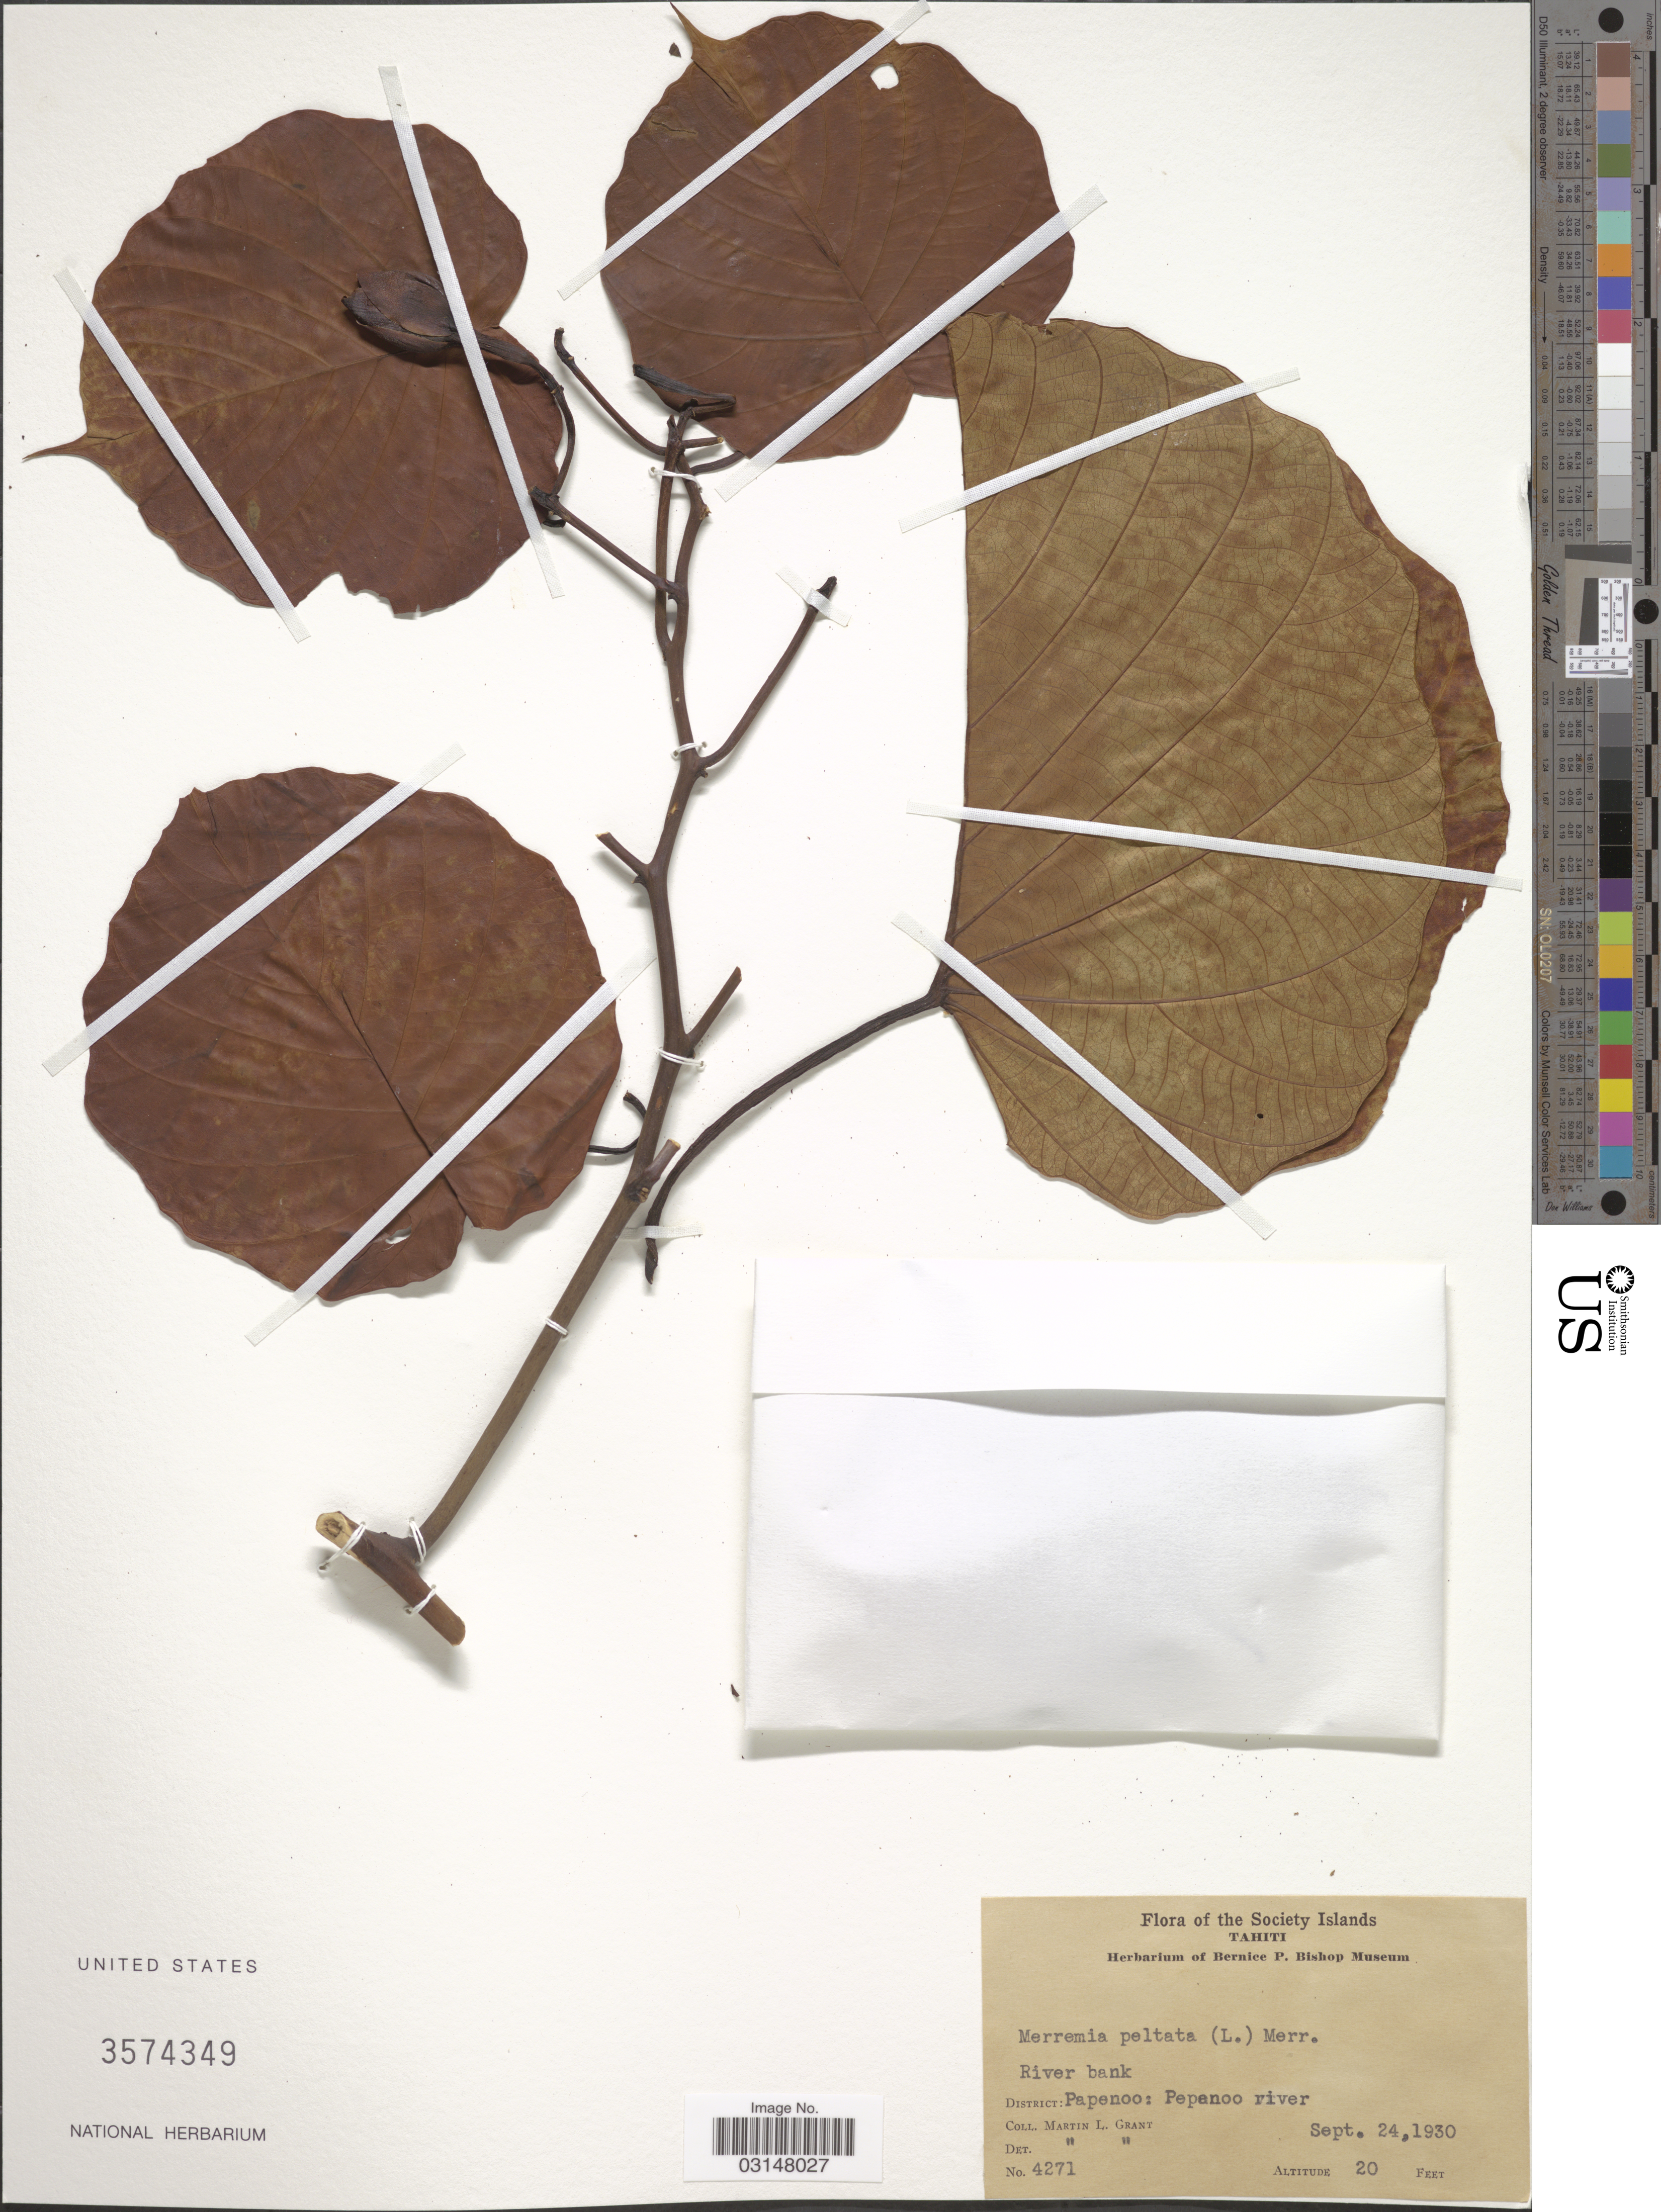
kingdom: Plantae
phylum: Tracheophyta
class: Magnoliopsida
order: Solanales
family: Convolvulaceae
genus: Decalobanthus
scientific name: Decalobanthus peltatus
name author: (L.) A. R. Simões & Staples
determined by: Wagner, W. L., (BOT), Smithsonian Institution - National Museum of Natural History (UNITED STATES)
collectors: M. L. Grant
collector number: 4271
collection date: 1930-09-24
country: French Polynesia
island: Tahiti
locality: The Society Islands. Tahiti. District: Papenoo: Papenoo river.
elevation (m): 6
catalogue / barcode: US 3574349